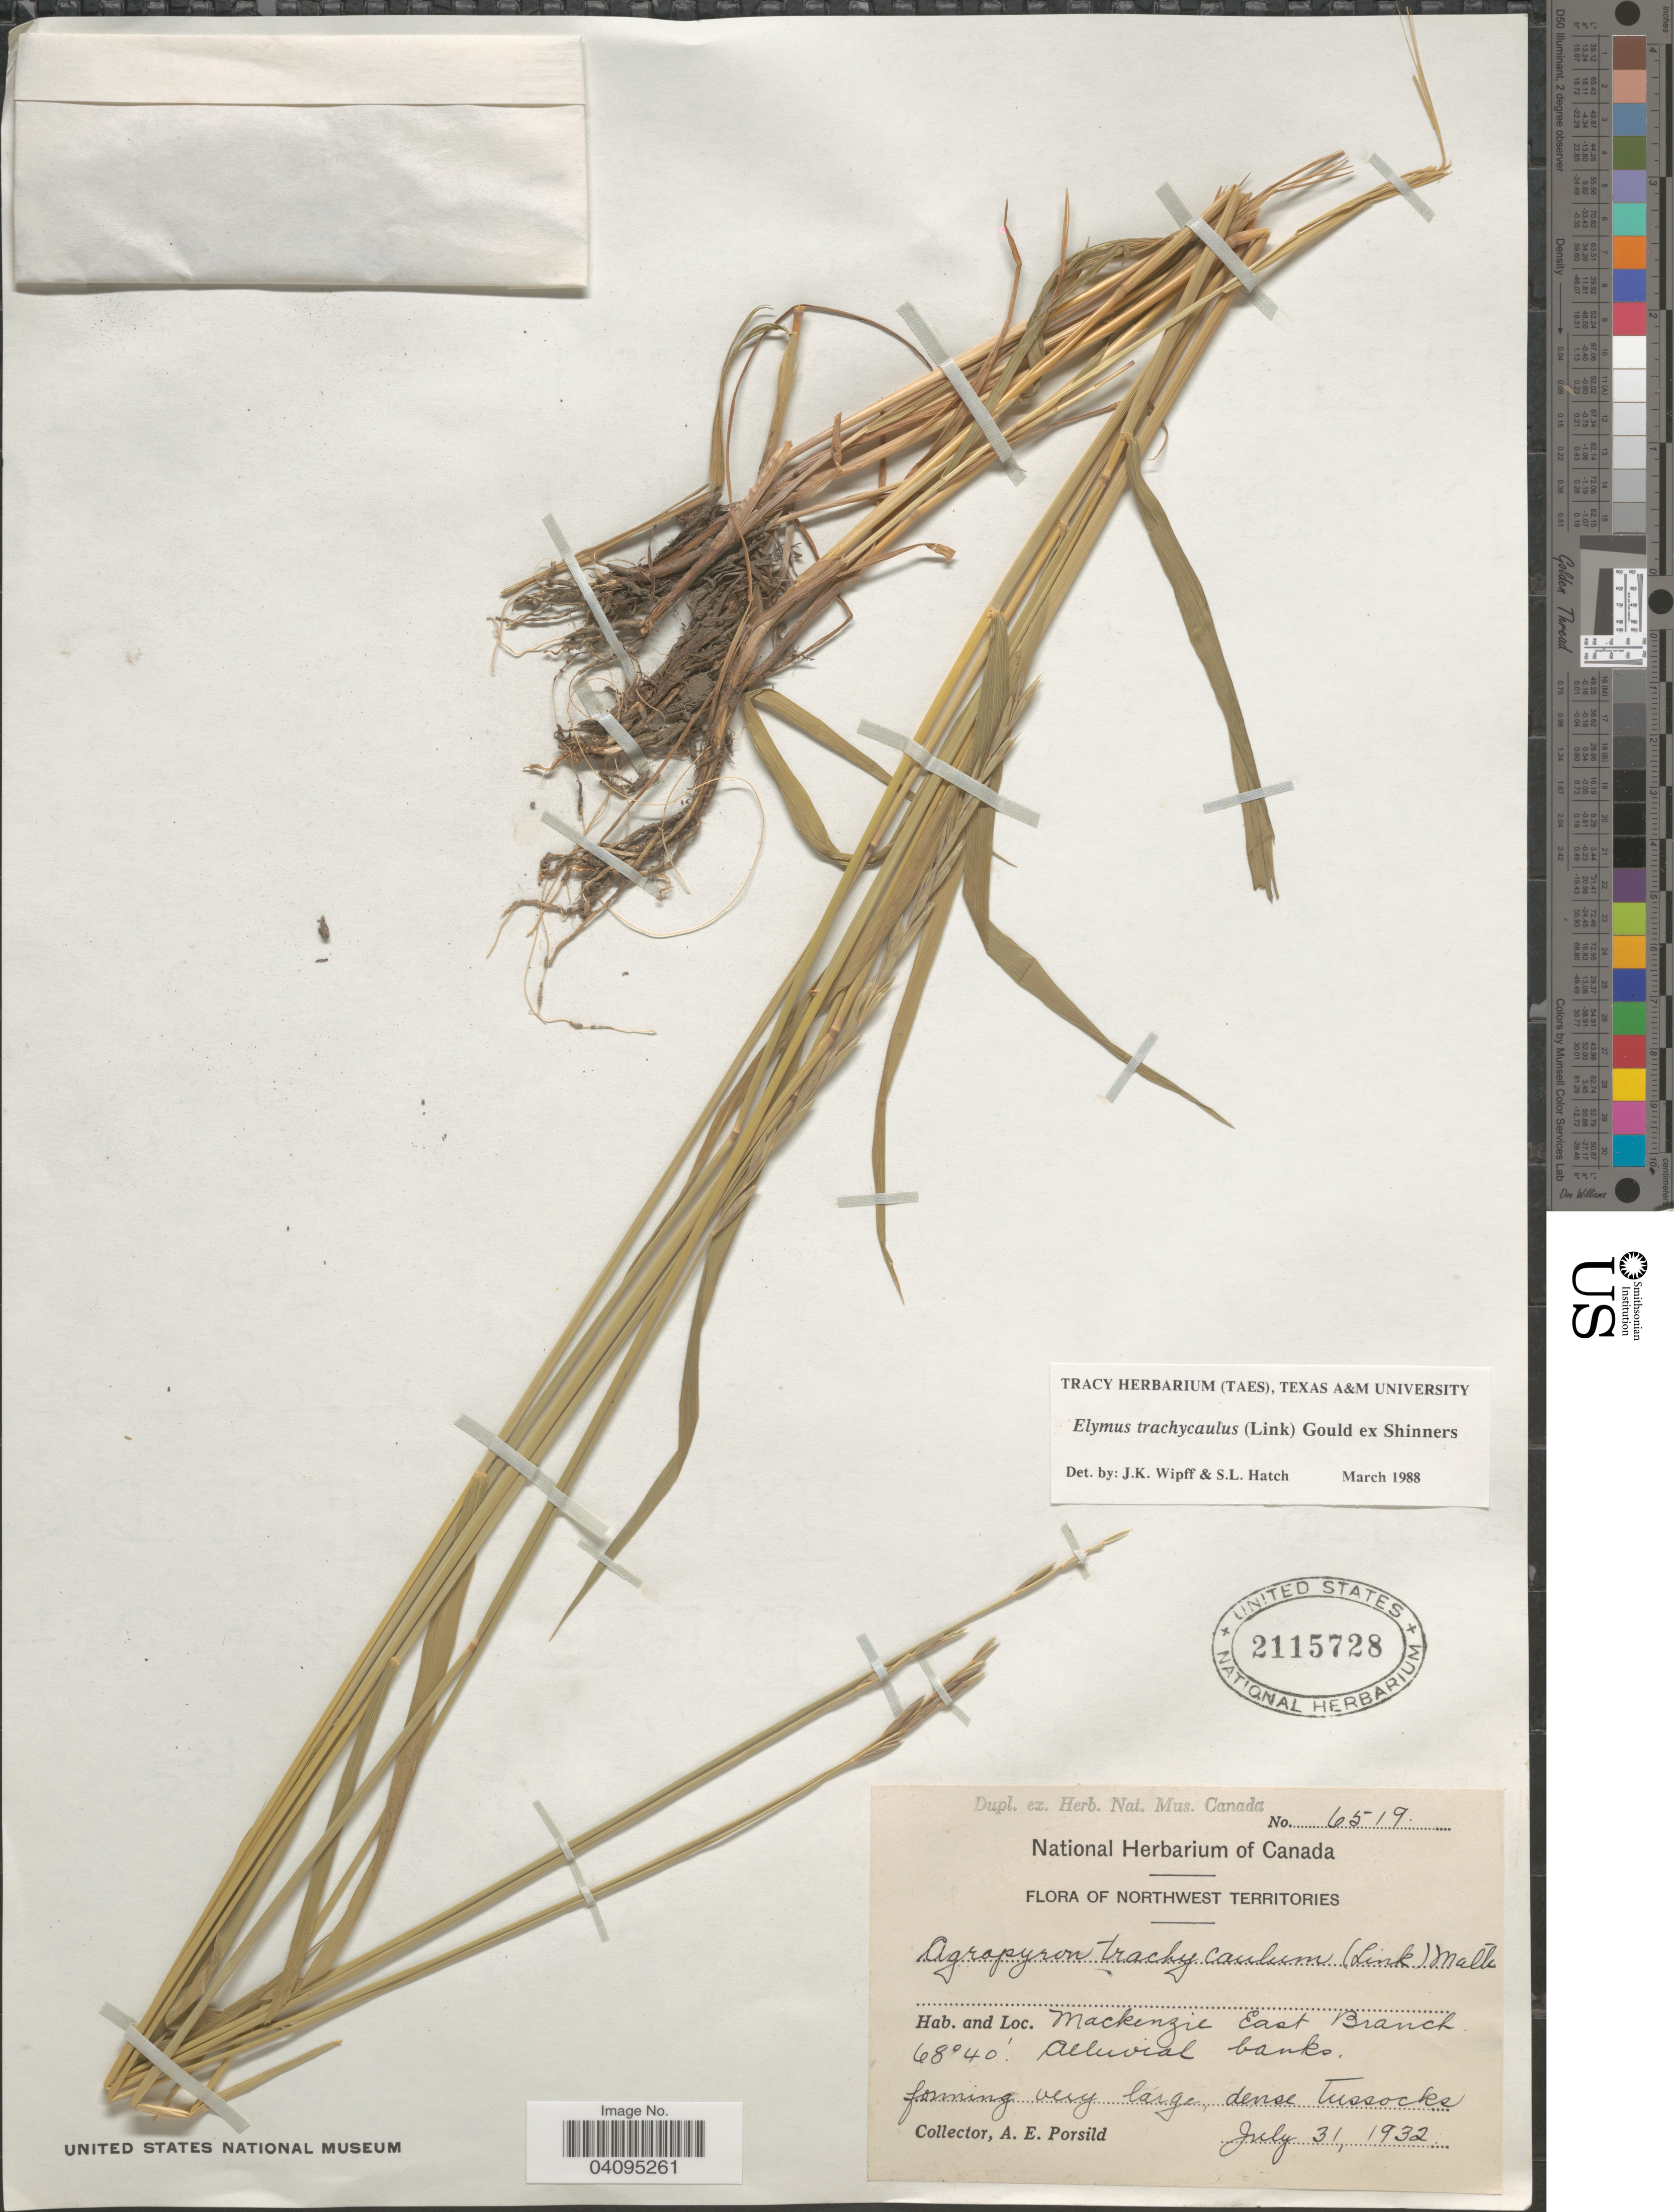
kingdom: Plantae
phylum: Tracheophyta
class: Liliopsida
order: Poales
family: Poaceae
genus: Elymus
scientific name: Elymus trachycaulus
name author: (Link) Gould ex Shinners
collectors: A. E. Porsild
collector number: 6519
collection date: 1932-07-31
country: Canada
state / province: Northwest Territories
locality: Mackenzie East Branch. Alluvial banks.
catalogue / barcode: US 2115728